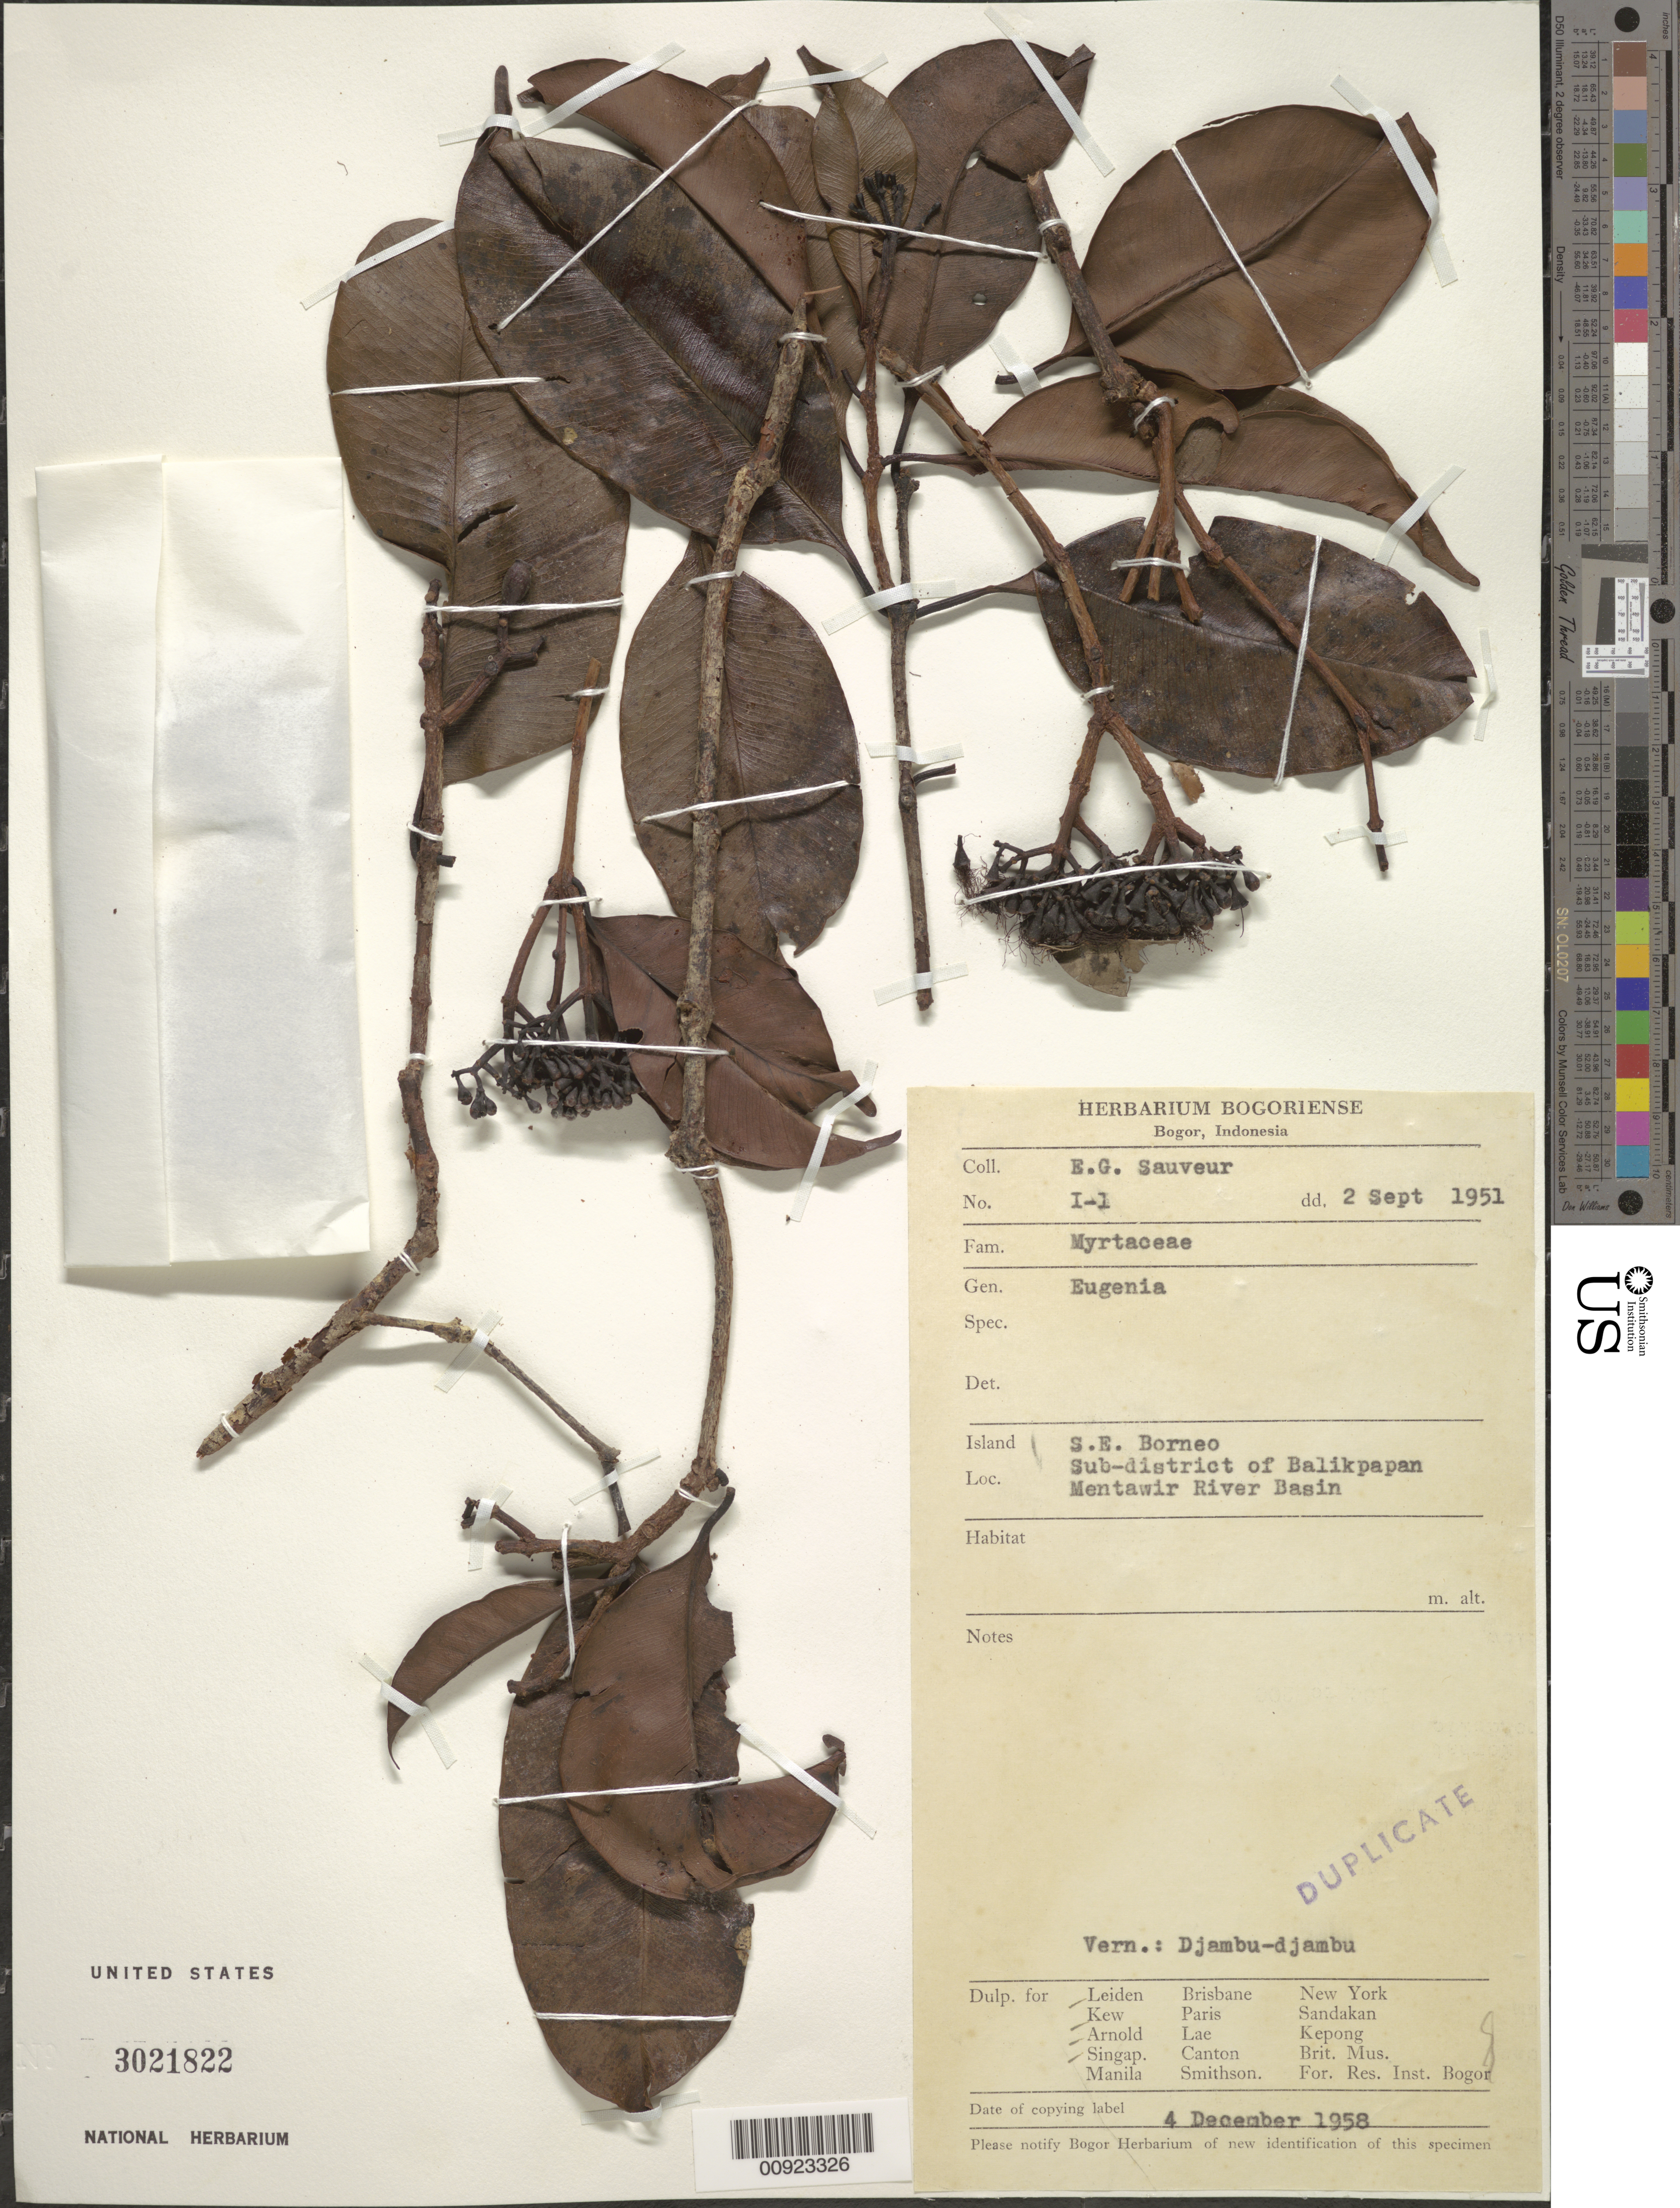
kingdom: Plantae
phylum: Tracheophyta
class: Magnoliopsida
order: Myrtales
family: Myrtaceae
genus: Syzygium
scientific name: Syzygium sp.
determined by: Strong, M. T., (US), Smithsonian Institution - National Museum of Natural History (UNITED STATES)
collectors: E.G. Sauveur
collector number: I 1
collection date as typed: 02 Oct 1951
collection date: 1951-10-02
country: Indonesia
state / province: Kalimantan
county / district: Kalimantan Barat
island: Borneo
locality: S.E. Borneo, Sub-district of Balikpapan, Mentawir River Basin.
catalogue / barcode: US 3021822